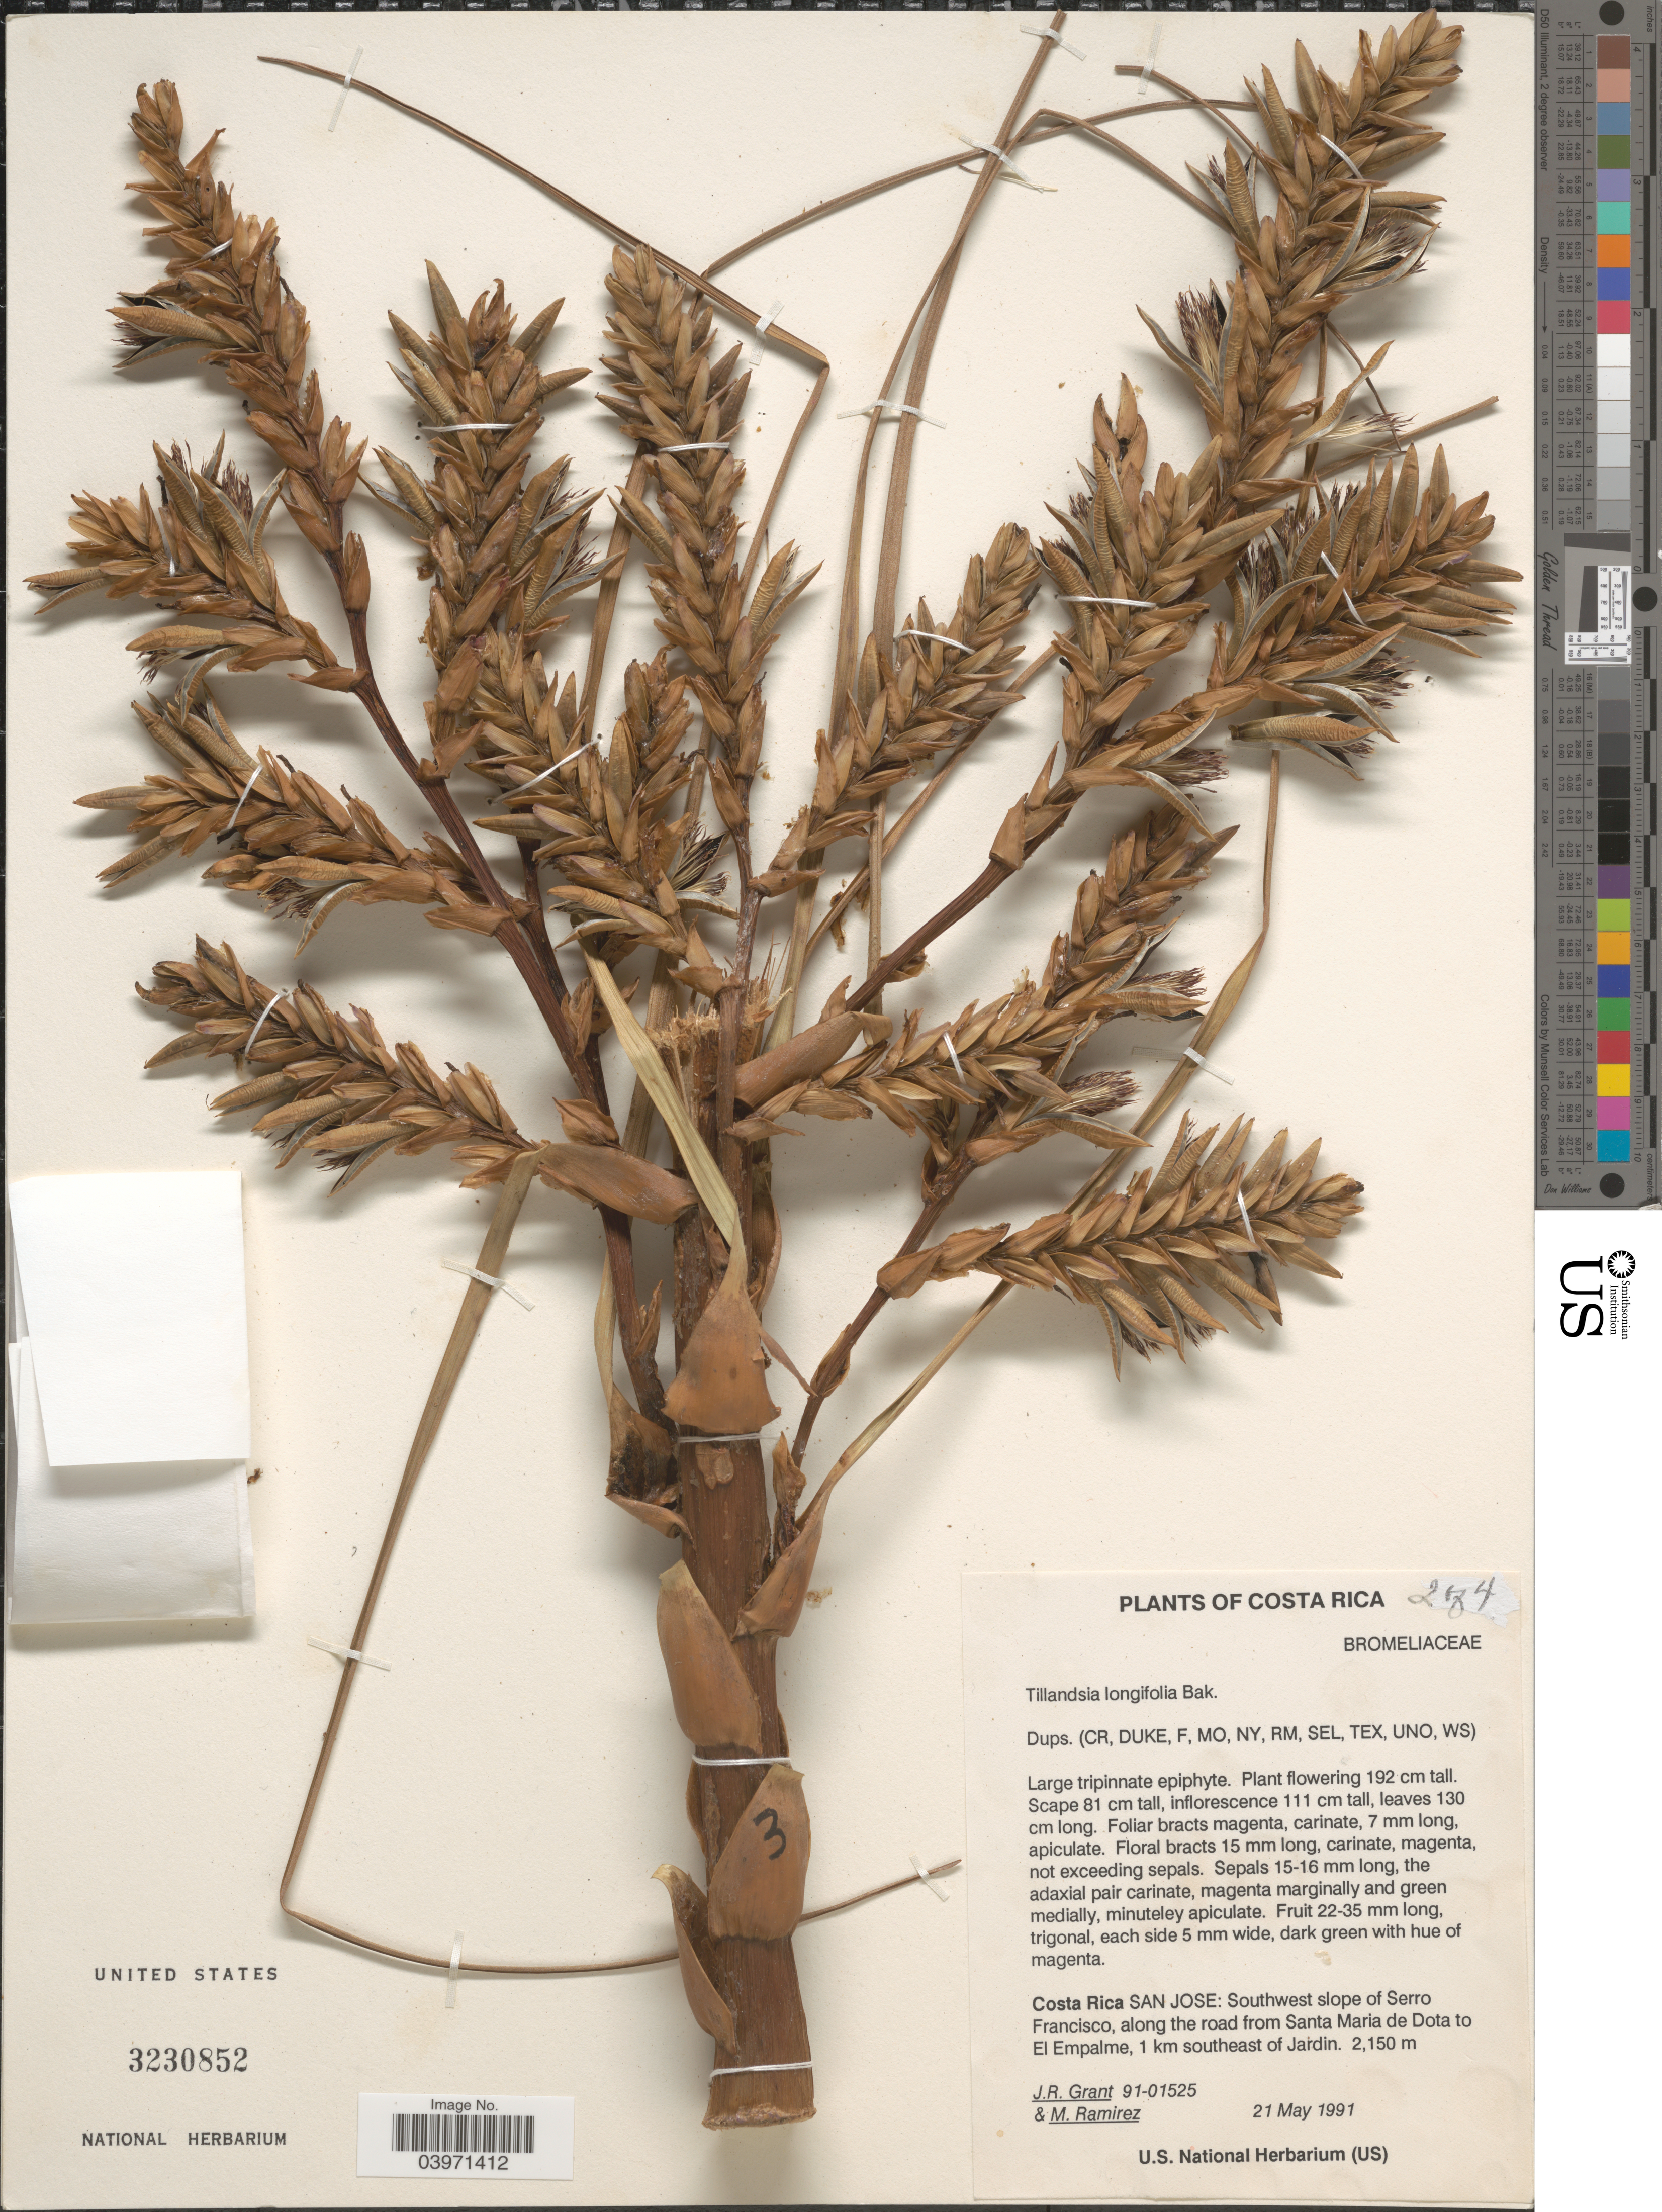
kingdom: Plantae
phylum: Tracheophyta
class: Liliopsida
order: Poales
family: Bromeliaceae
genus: Tillandsia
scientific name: Tillandsia longifolia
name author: Baker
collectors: J. Grant & M. Ramirez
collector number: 91-01525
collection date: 1991-05-21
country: Costa Rica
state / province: San José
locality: Southwest slope of Serro Francisco, along the road from Santa Maria de Dota to El Empalme, 1 km southeast of Jardin.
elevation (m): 2150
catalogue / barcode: US 3230852